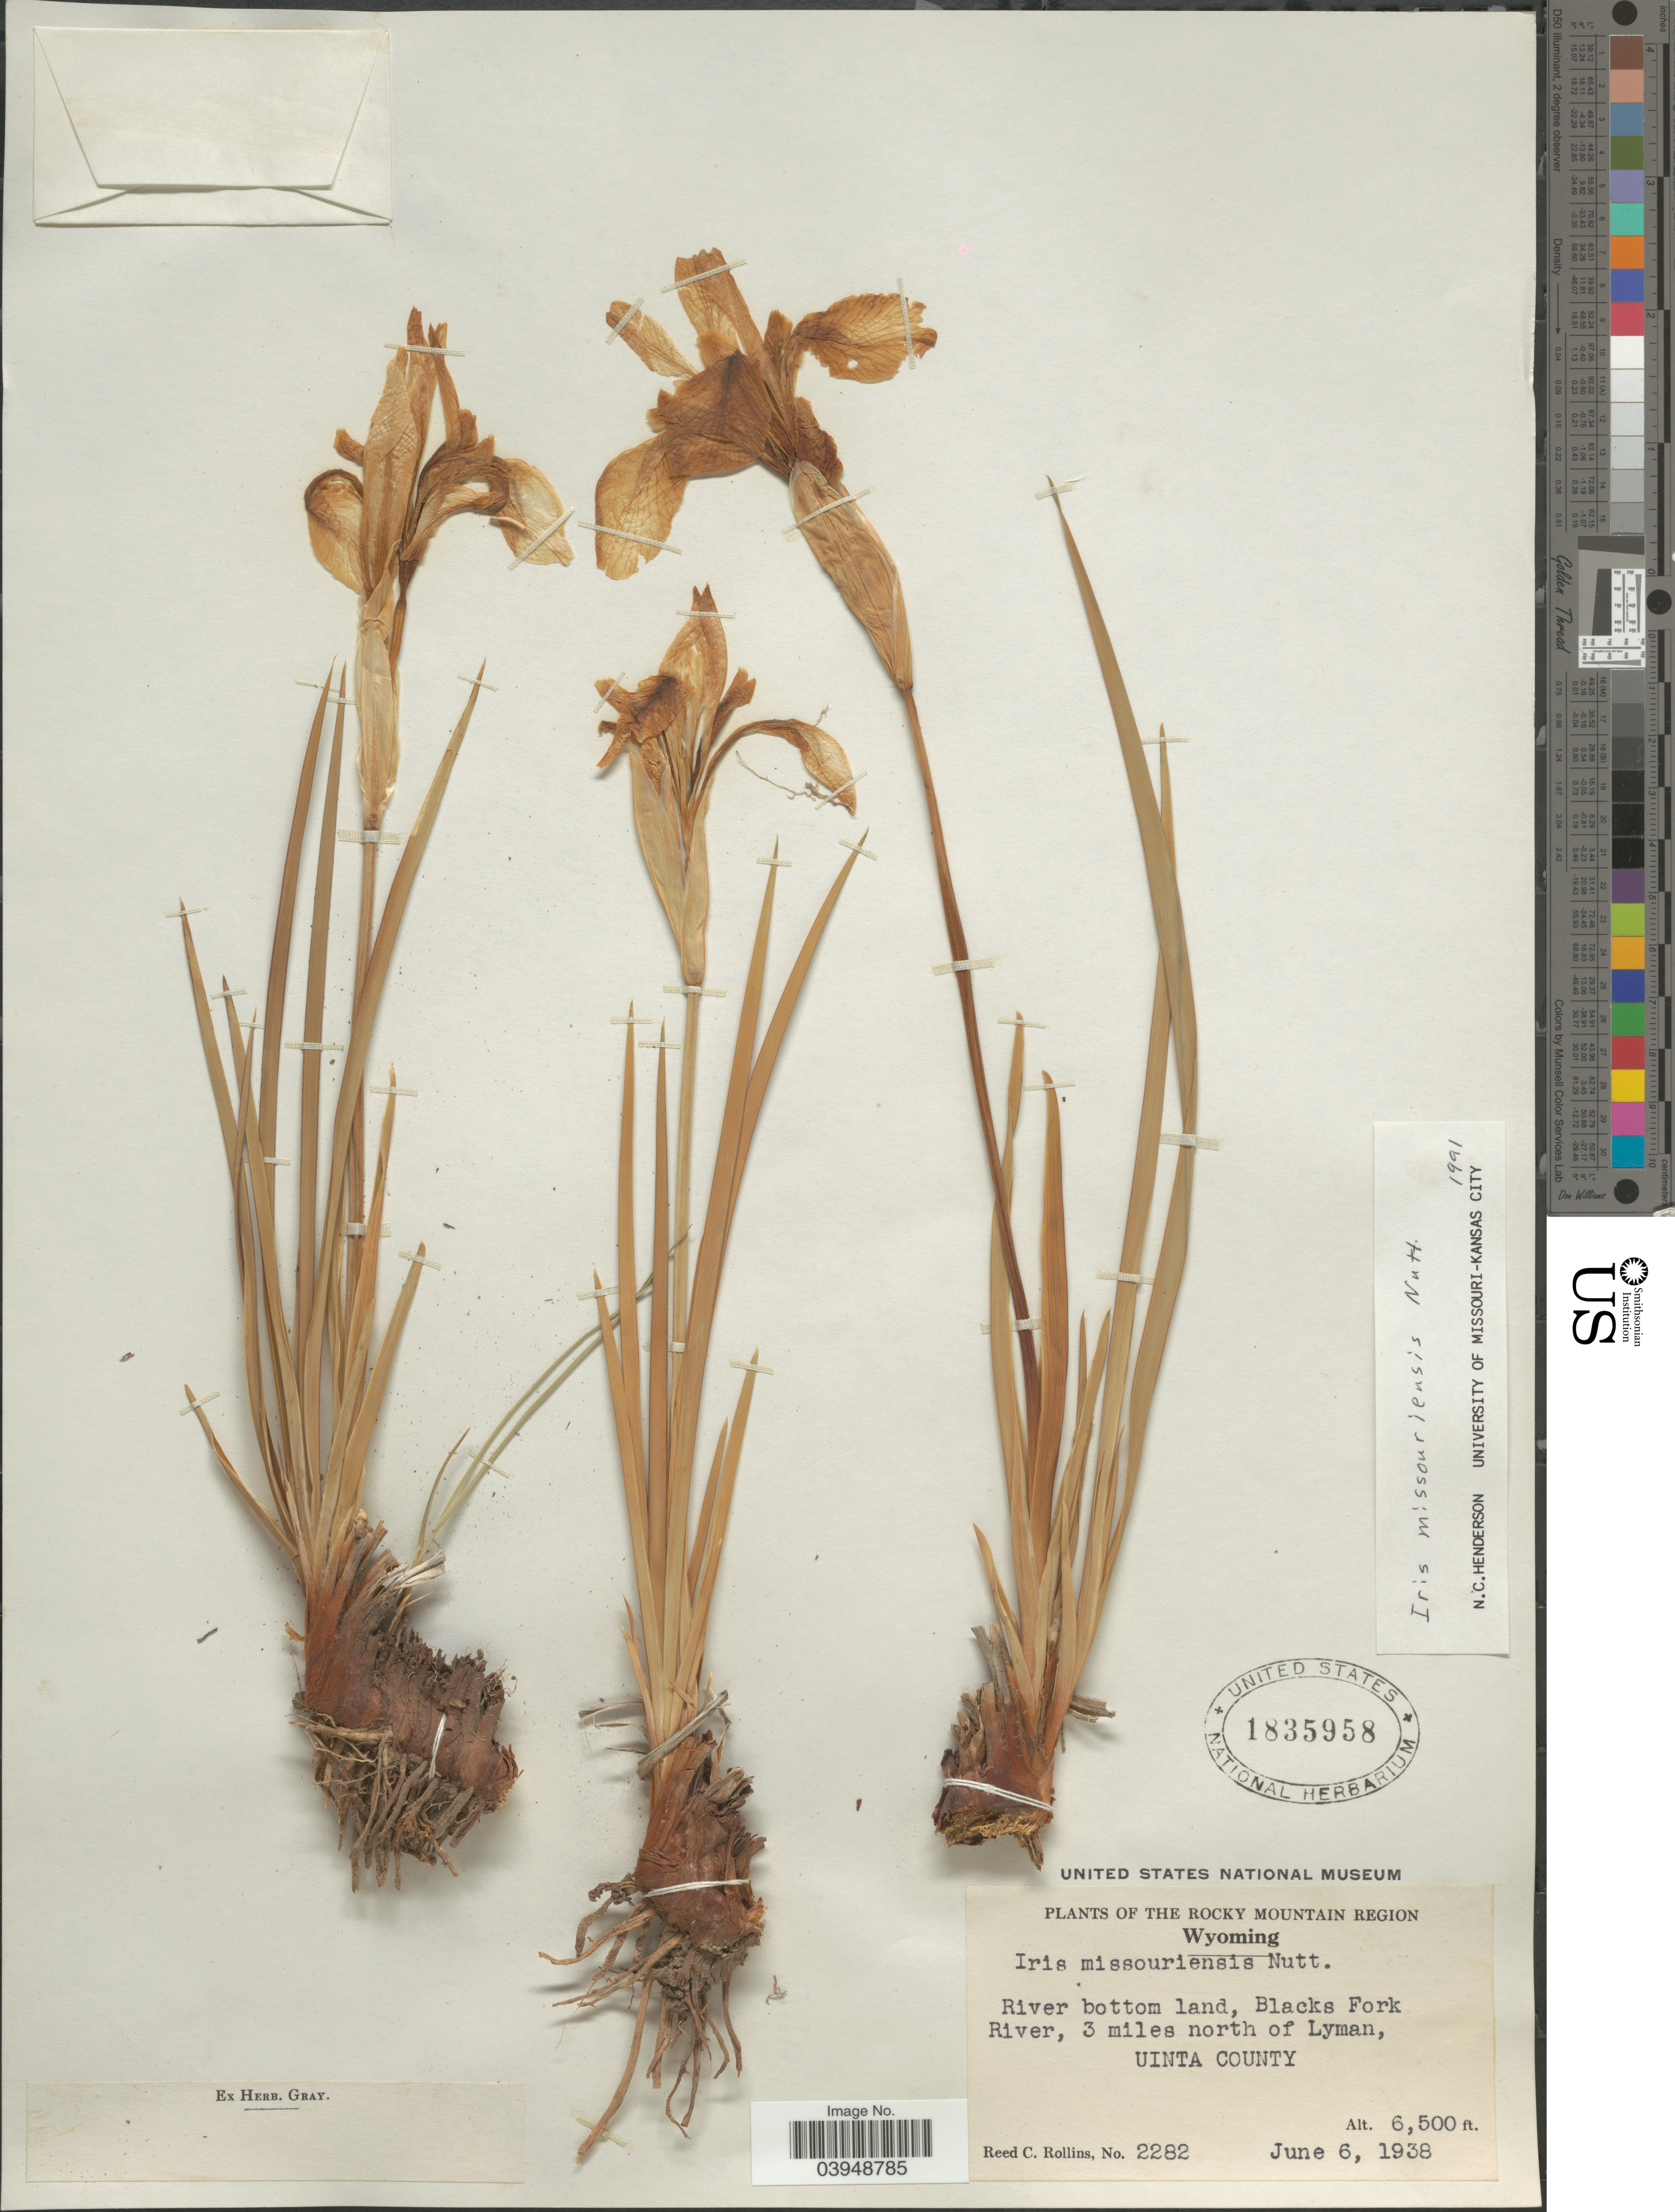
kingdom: Plantae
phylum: Tracheophyta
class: Liliopsida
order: Asparagales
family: Iridaceae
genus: Iris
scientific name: Iris missouriensis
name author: Nutt.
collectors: R. C. Rollins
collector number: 2282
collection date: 1938-06-06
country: United States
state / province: Wyoming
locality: The Rocky Mountain Region. River bottom land, Blacks Fork River, 3 miles north of Lyman, Uinta County.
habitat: river bottom land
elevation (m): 1981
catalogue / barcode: US 1835958